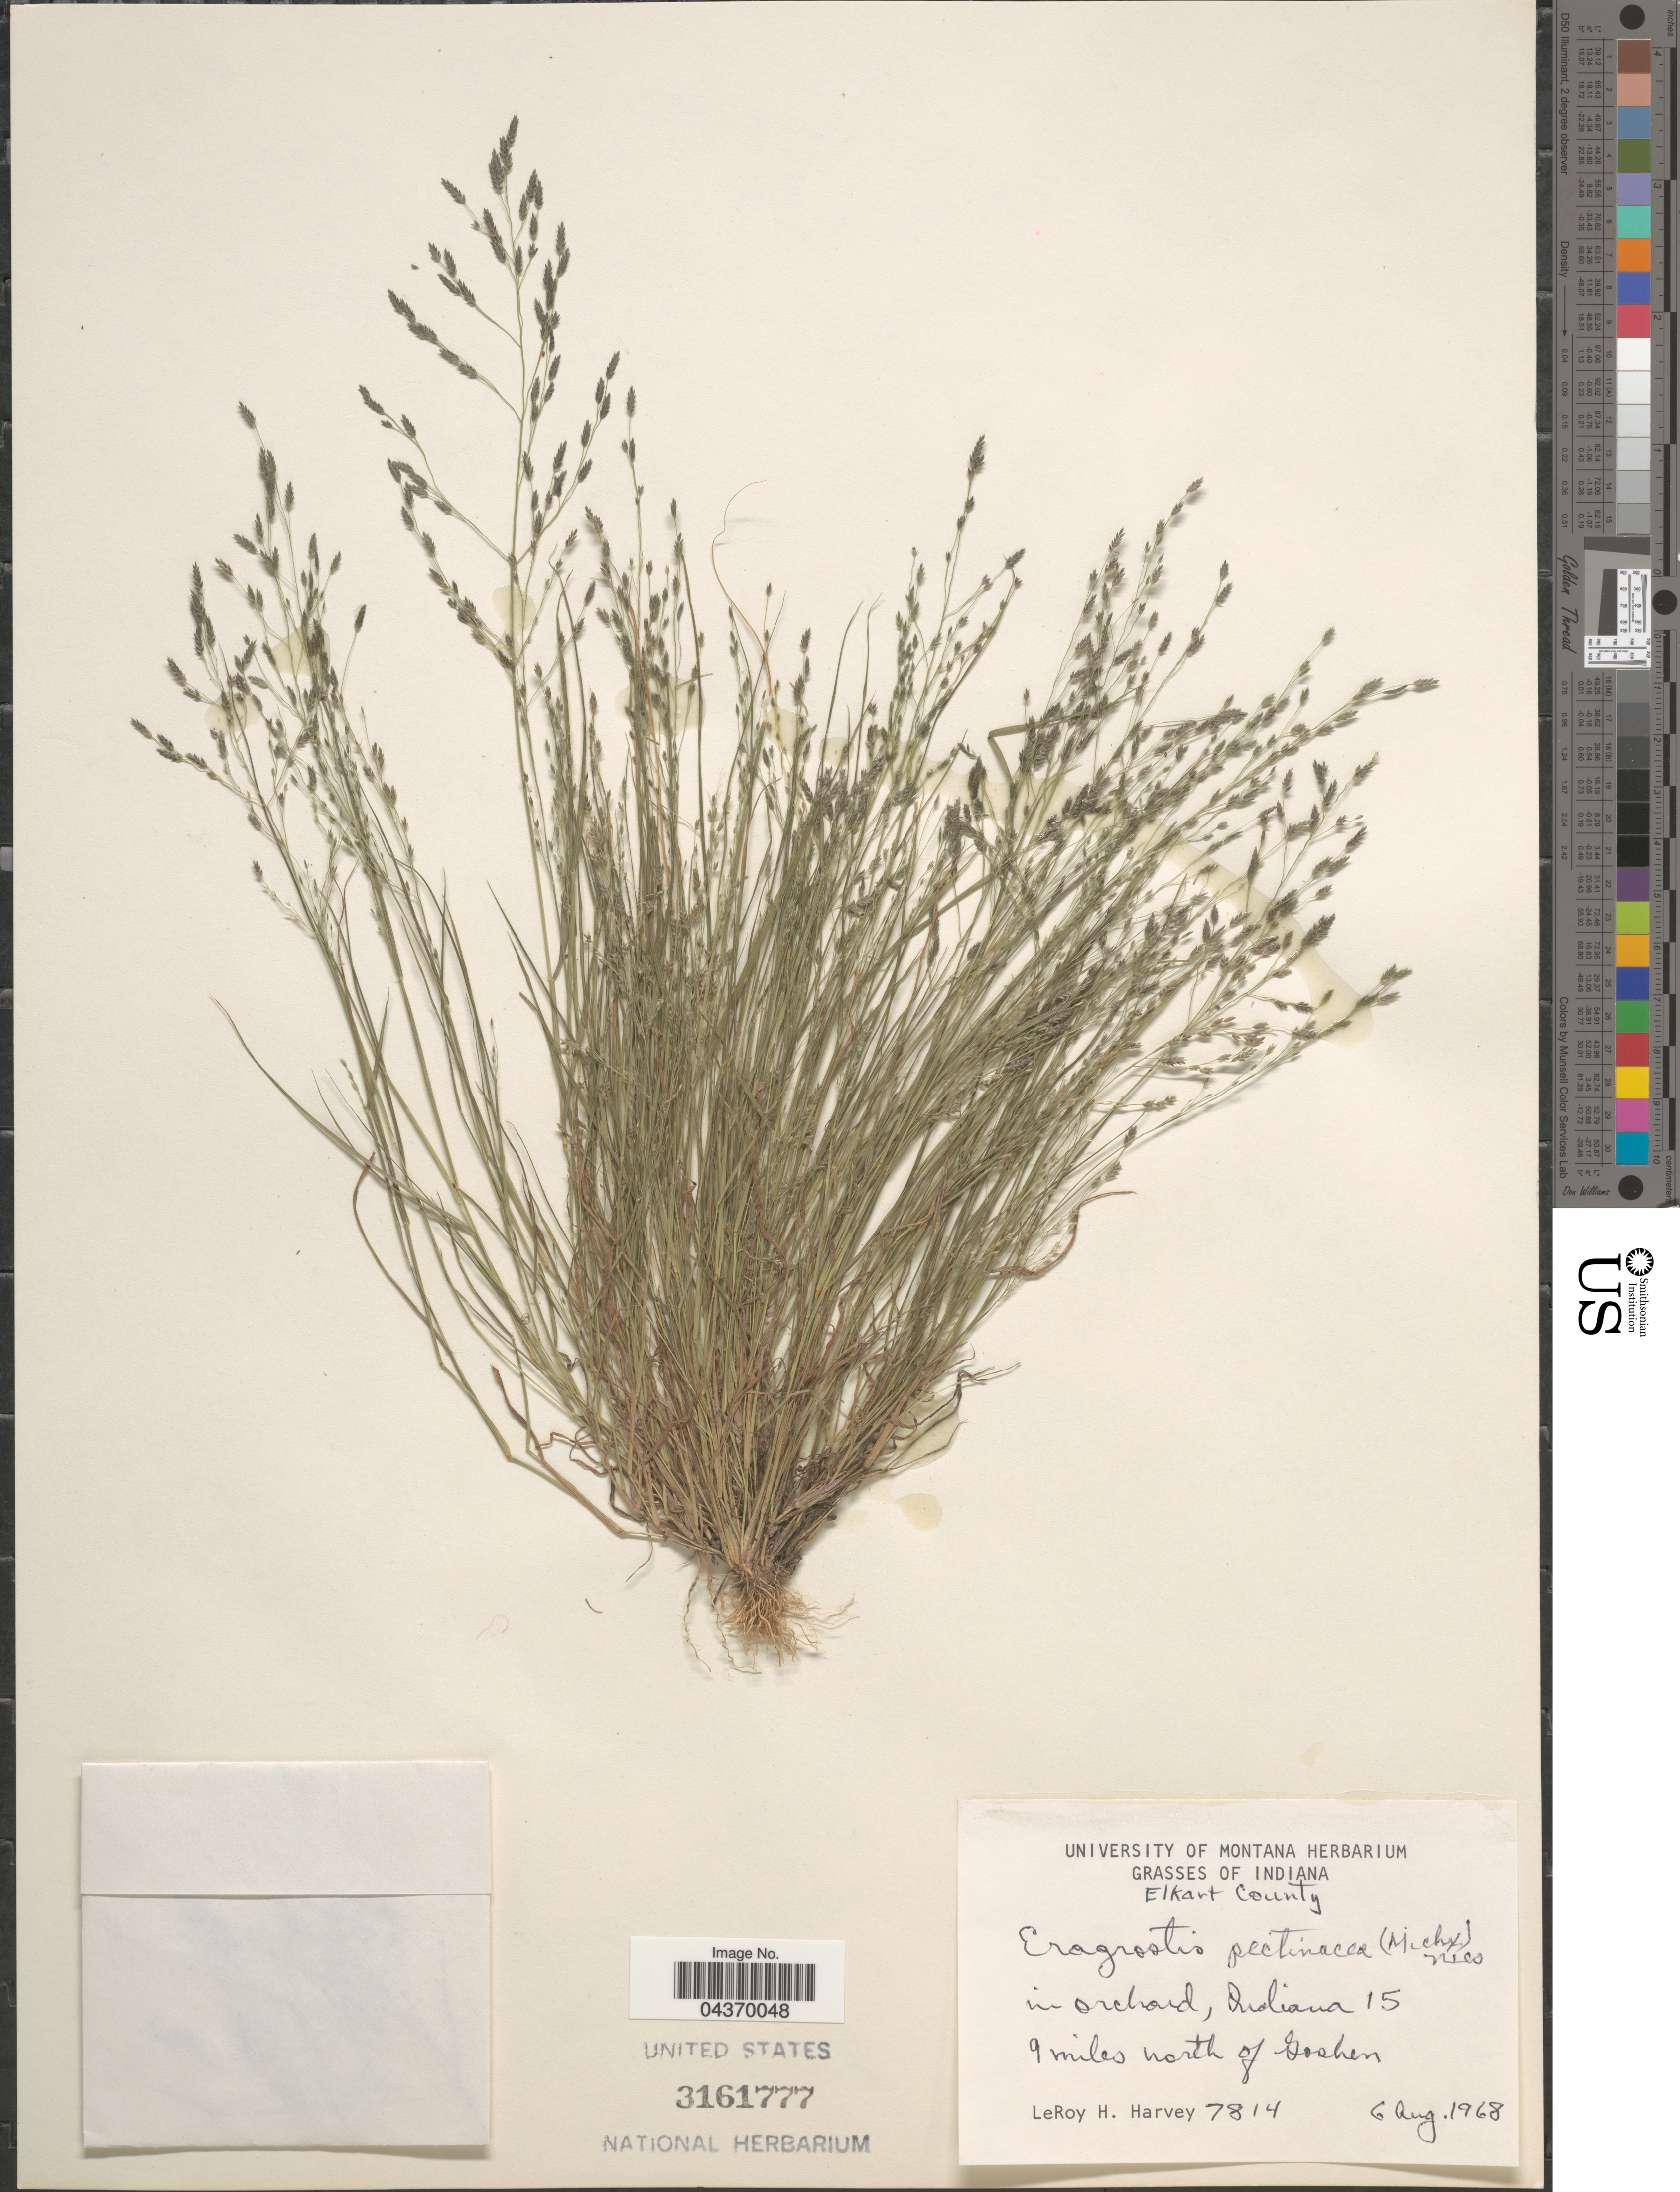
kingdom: Plantae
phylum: Tracheophyta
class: Liliopsida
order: Poales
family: Poaceae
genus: Eragrostis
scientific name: Eragrostis pectinacea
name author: (Michx.) Nees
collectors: L. H. Harvey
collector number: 7814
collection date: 1968-08-06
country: United States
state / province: Indiana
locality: Elkart County. In orchard, Indiana 15. 9 miles north of Goshen.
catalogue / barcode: US 3161777